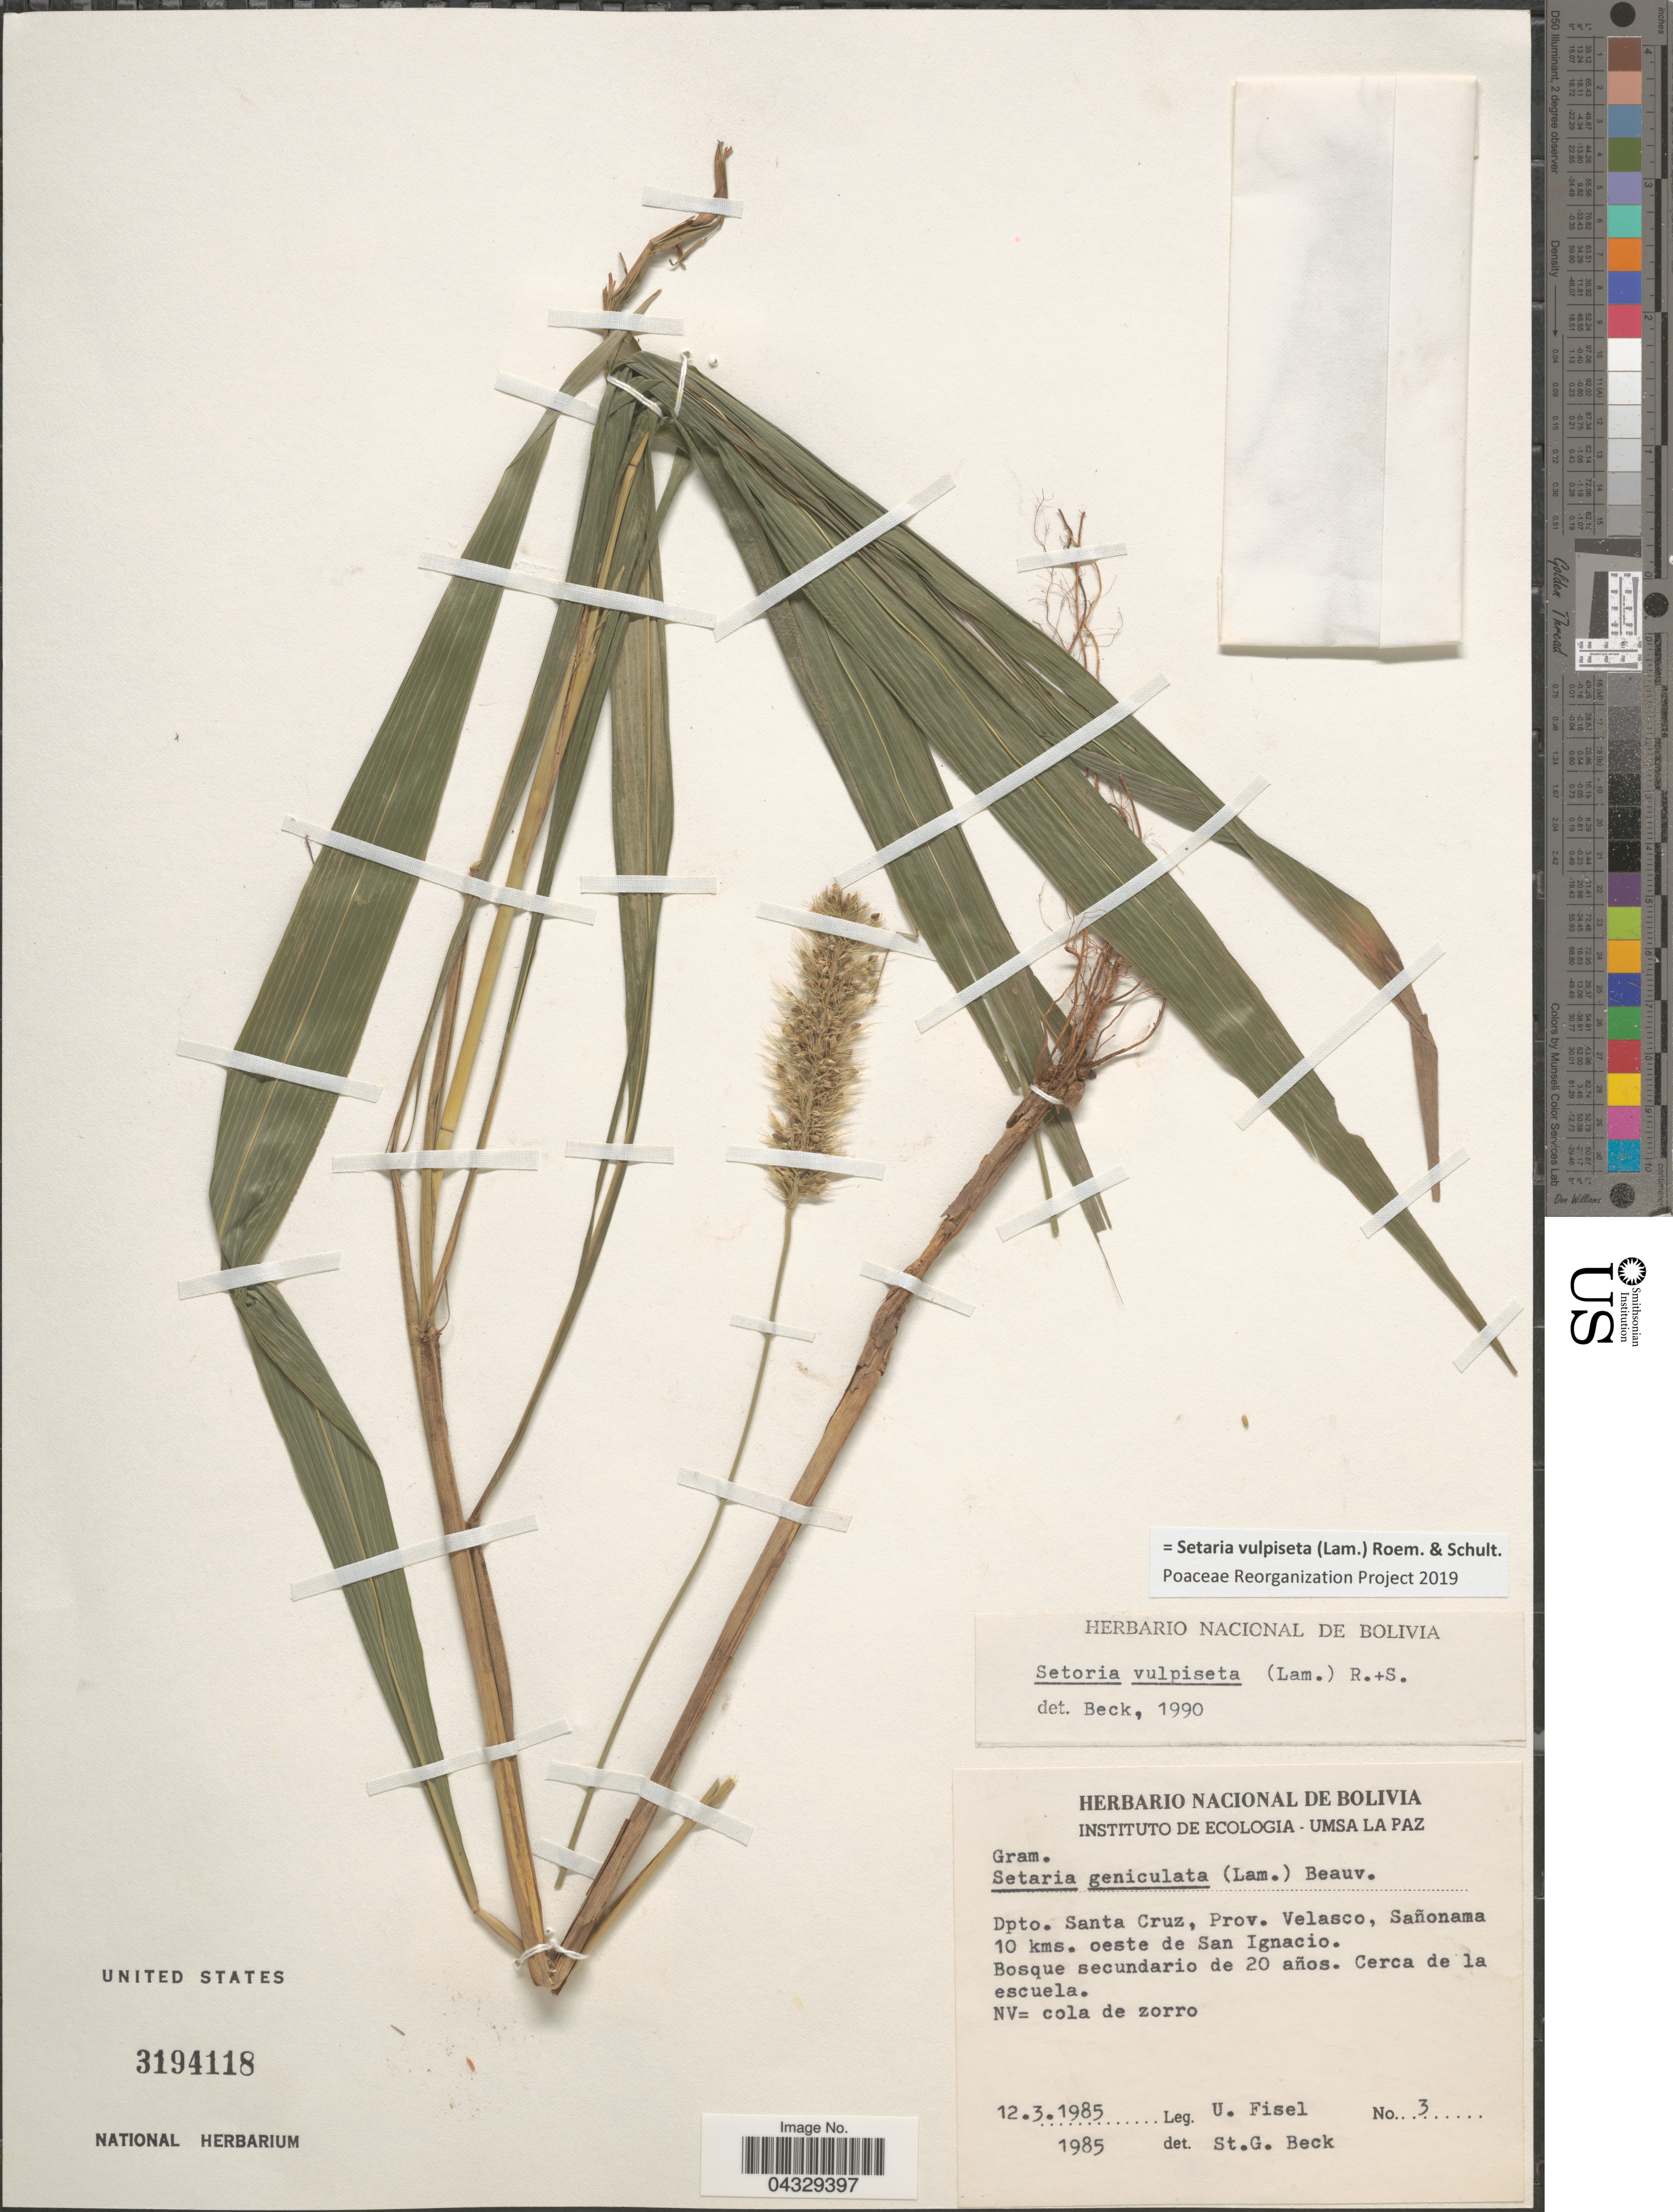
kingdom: Plantae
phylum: Tracheophyta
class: Liliopsida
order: Poales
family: Poaceae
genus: Setaria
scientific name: Setaria vulpiseta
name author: (Lam.) Roem. & Schult.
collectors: U. Fisel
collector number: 3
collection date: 1985-03-12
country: Bolivia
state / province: Santa Cruz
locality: Dpto. Santa Cruz, Prov. Velasco, Sañonama 10 kms. oeste de San Ignacio. Bosque secundario de 20 años. Cerca de la escuela.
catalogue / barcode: US 3194118